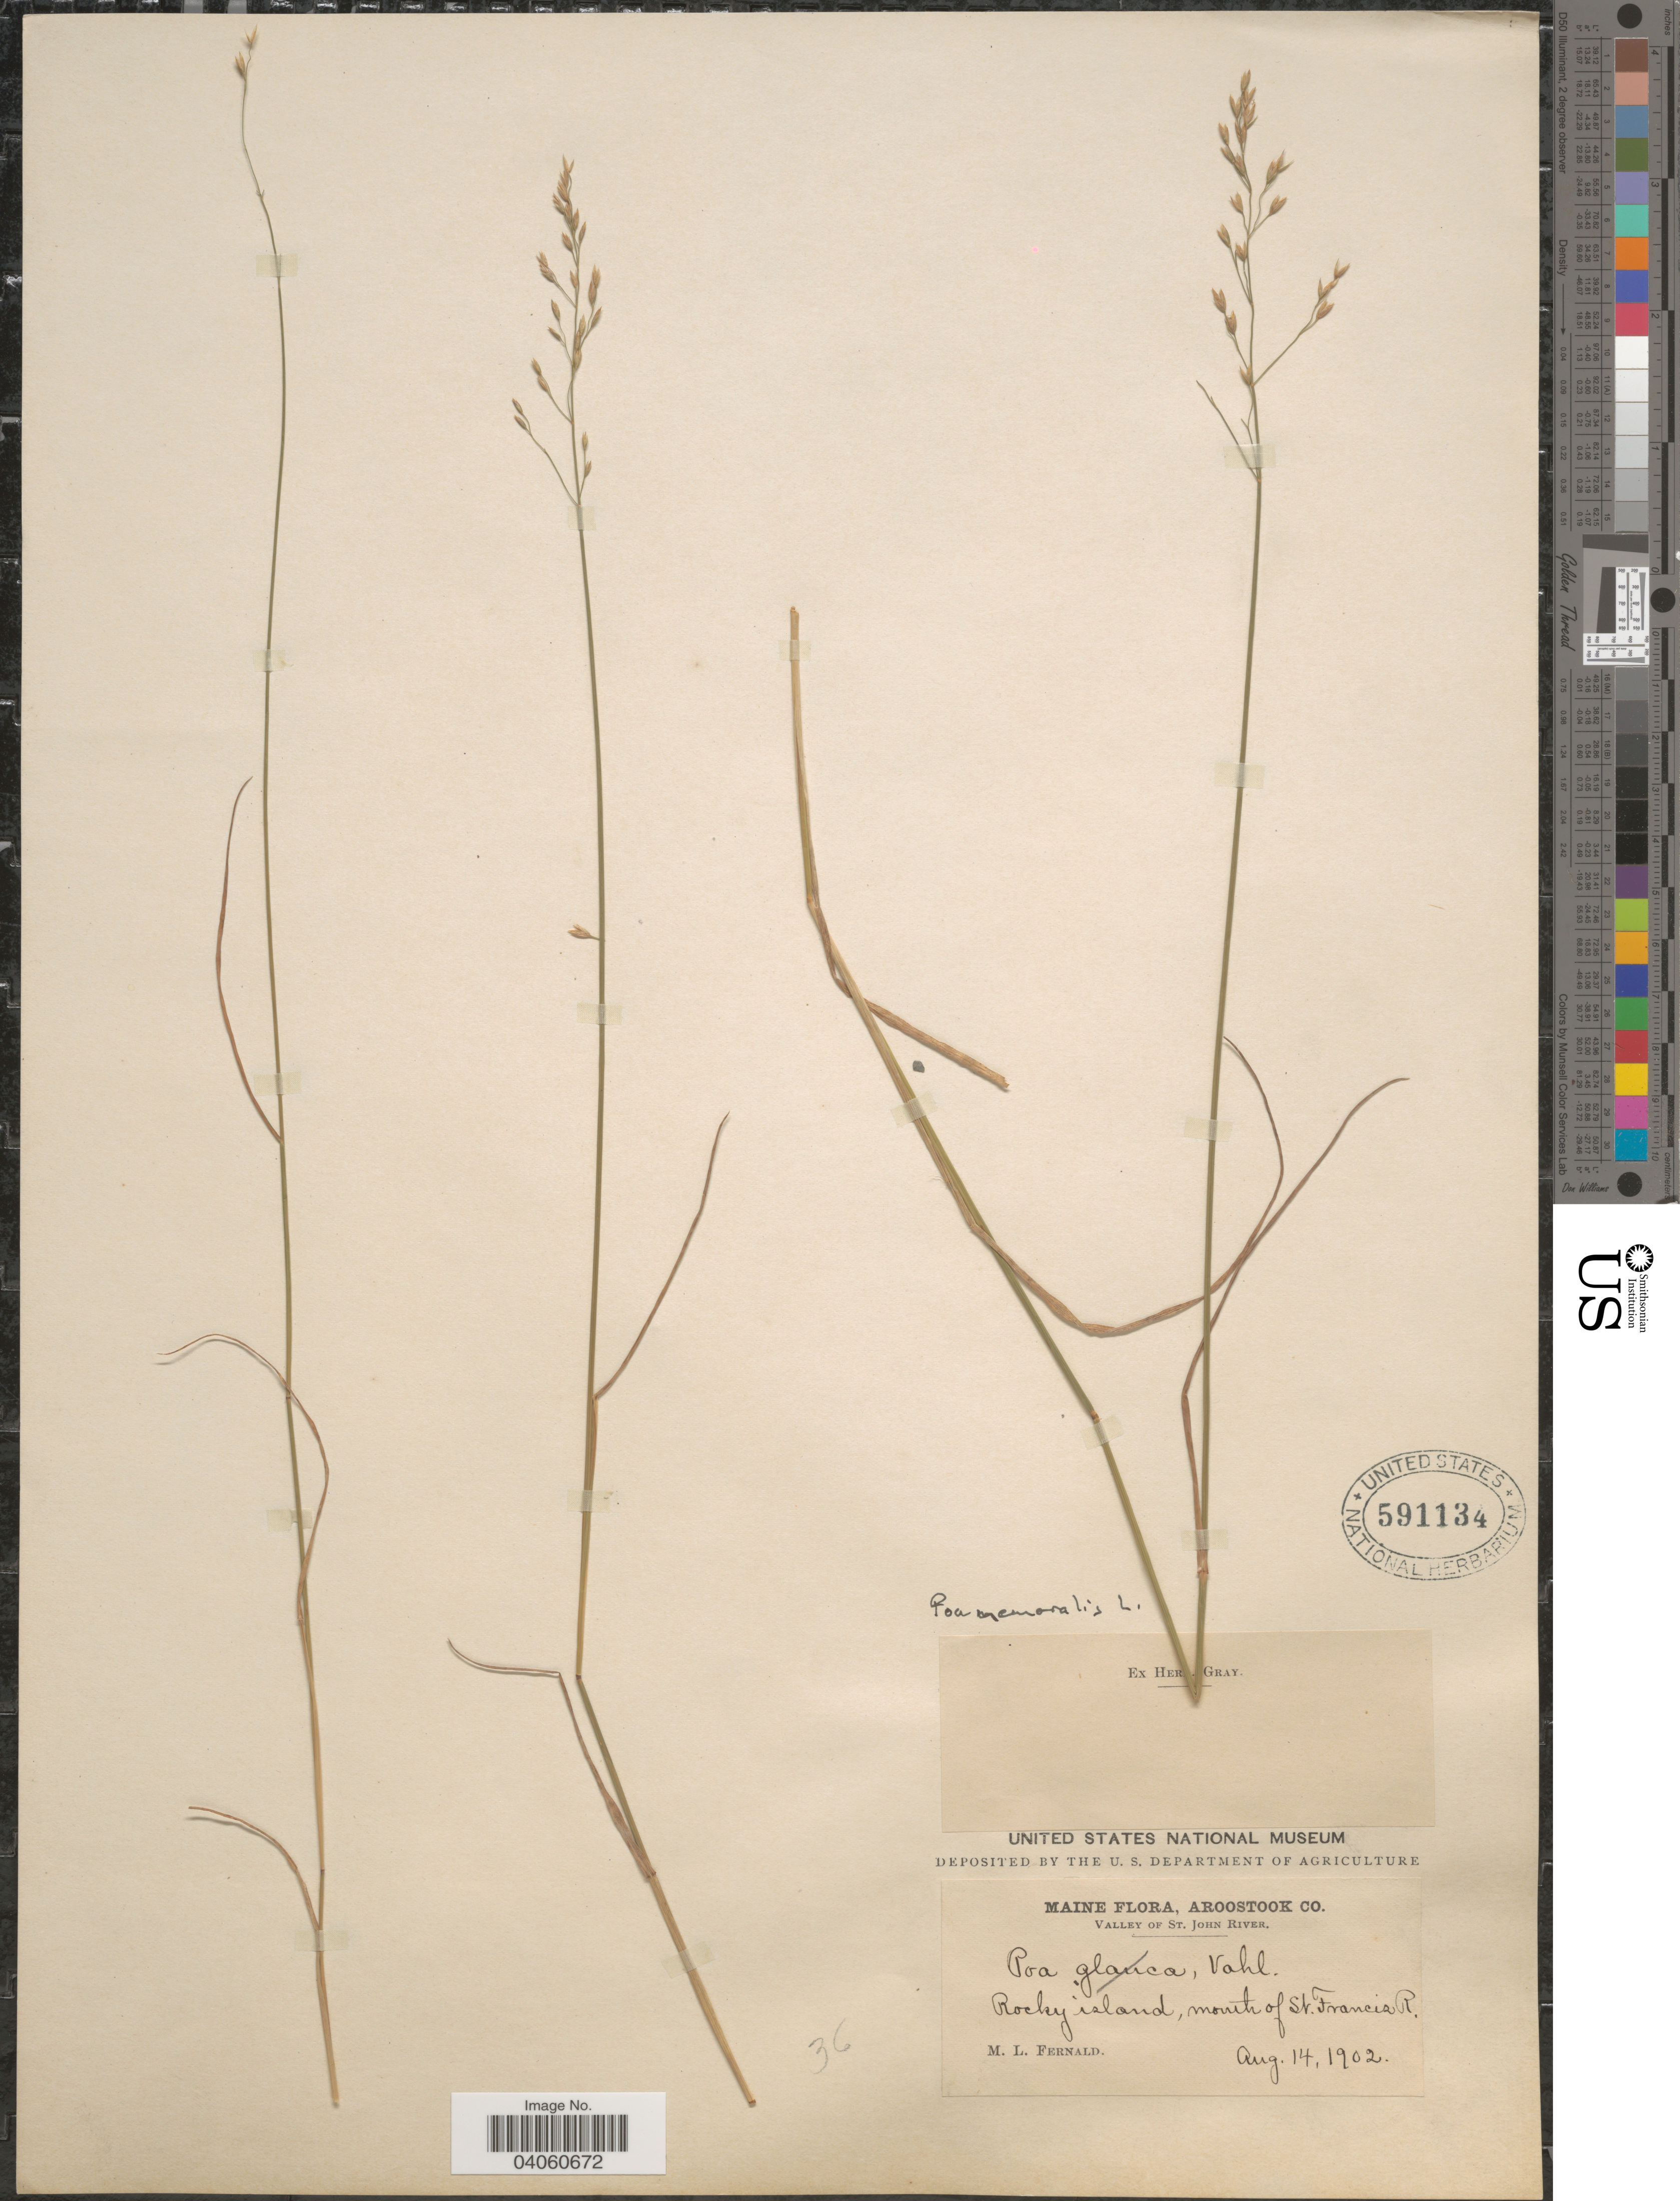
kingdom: Plantae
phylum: Tracheophyta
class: Liliopsida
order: Poales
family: Poaceae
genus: Poa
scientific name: Poa nemoralis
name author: L.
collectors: M. L. Fernald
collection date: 1902-08-14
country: United States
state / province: Maine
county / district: Aroostook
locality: Valley of St. John River. Rocky island, mouth of St. Francic R.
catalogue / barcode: US 591134